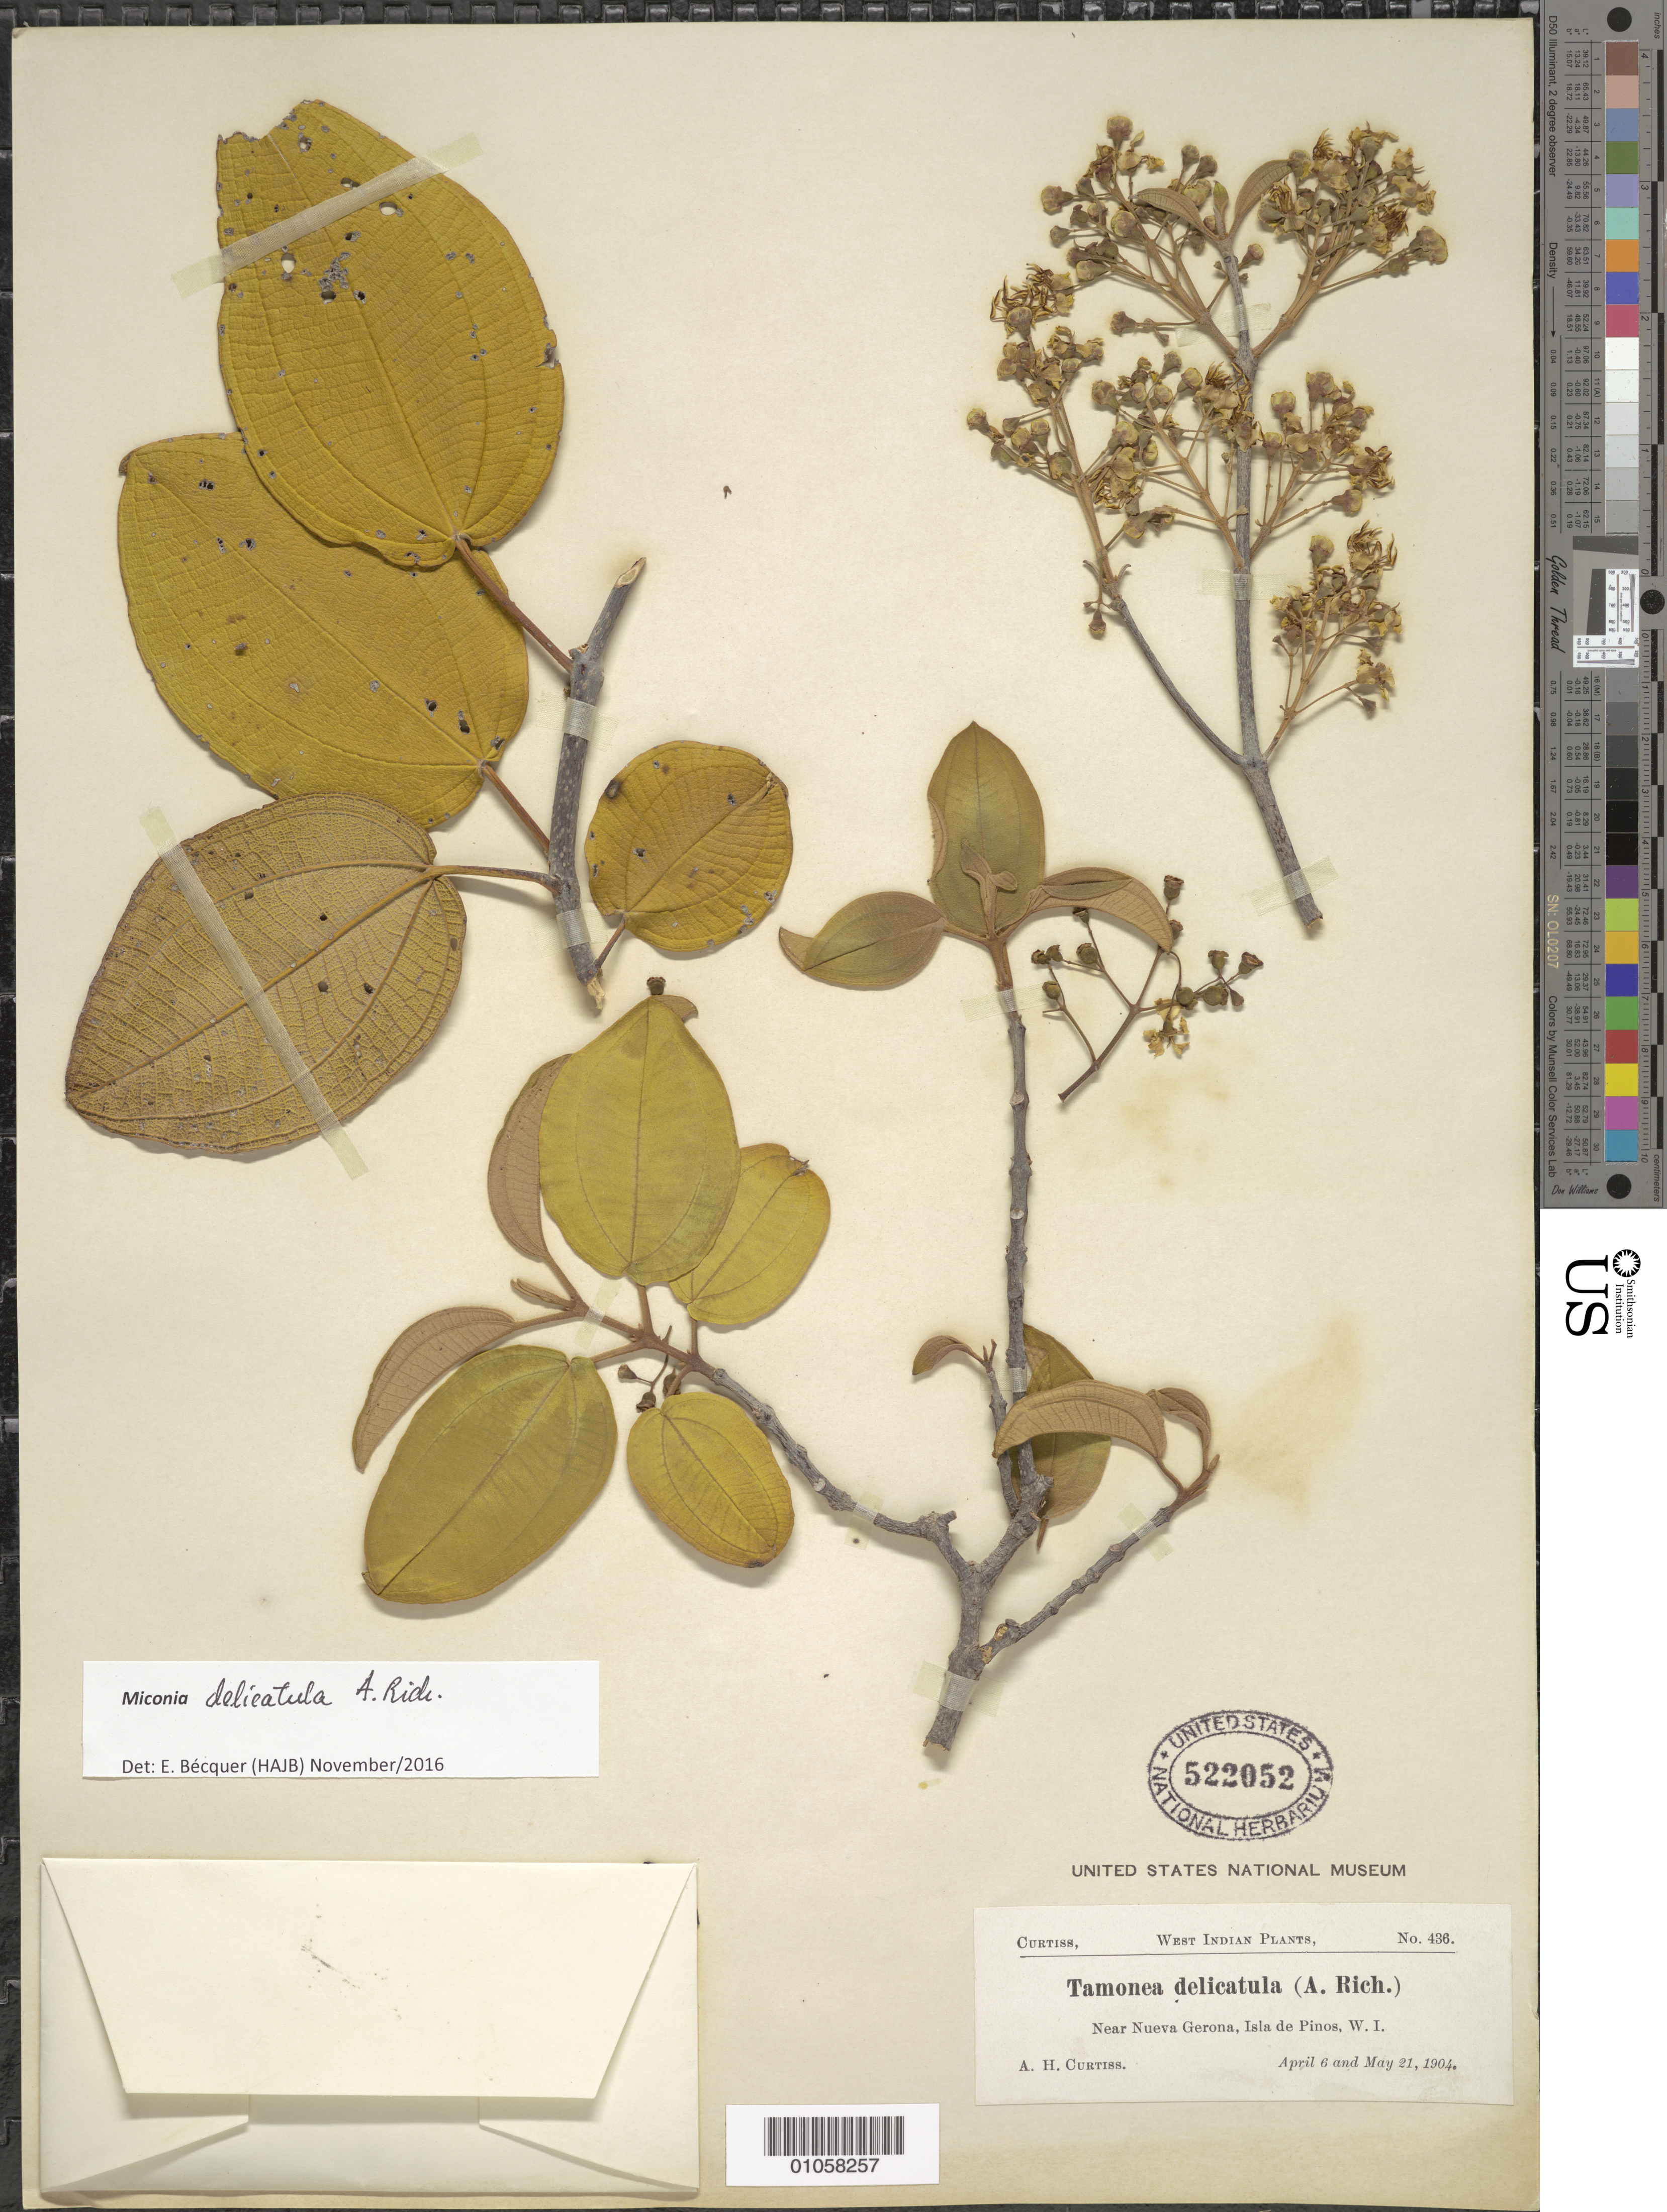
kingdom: Plantae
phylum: Tracheophyta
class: Magnoliopsida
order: Myrtales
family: Melastomataceae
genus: Miconia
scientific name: Miconia delicatula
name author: A. Rich.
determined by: Bécquer Granados, E. R., (HAJB)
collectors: A. H. Curtiss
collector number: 436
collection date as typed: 06 Apr 1904 and 21 May 1904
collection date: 1904-04-06,1904-05-21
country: Cuba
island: Isla de la Juventud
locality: Nueva Gerona, near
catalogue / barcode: US 522052